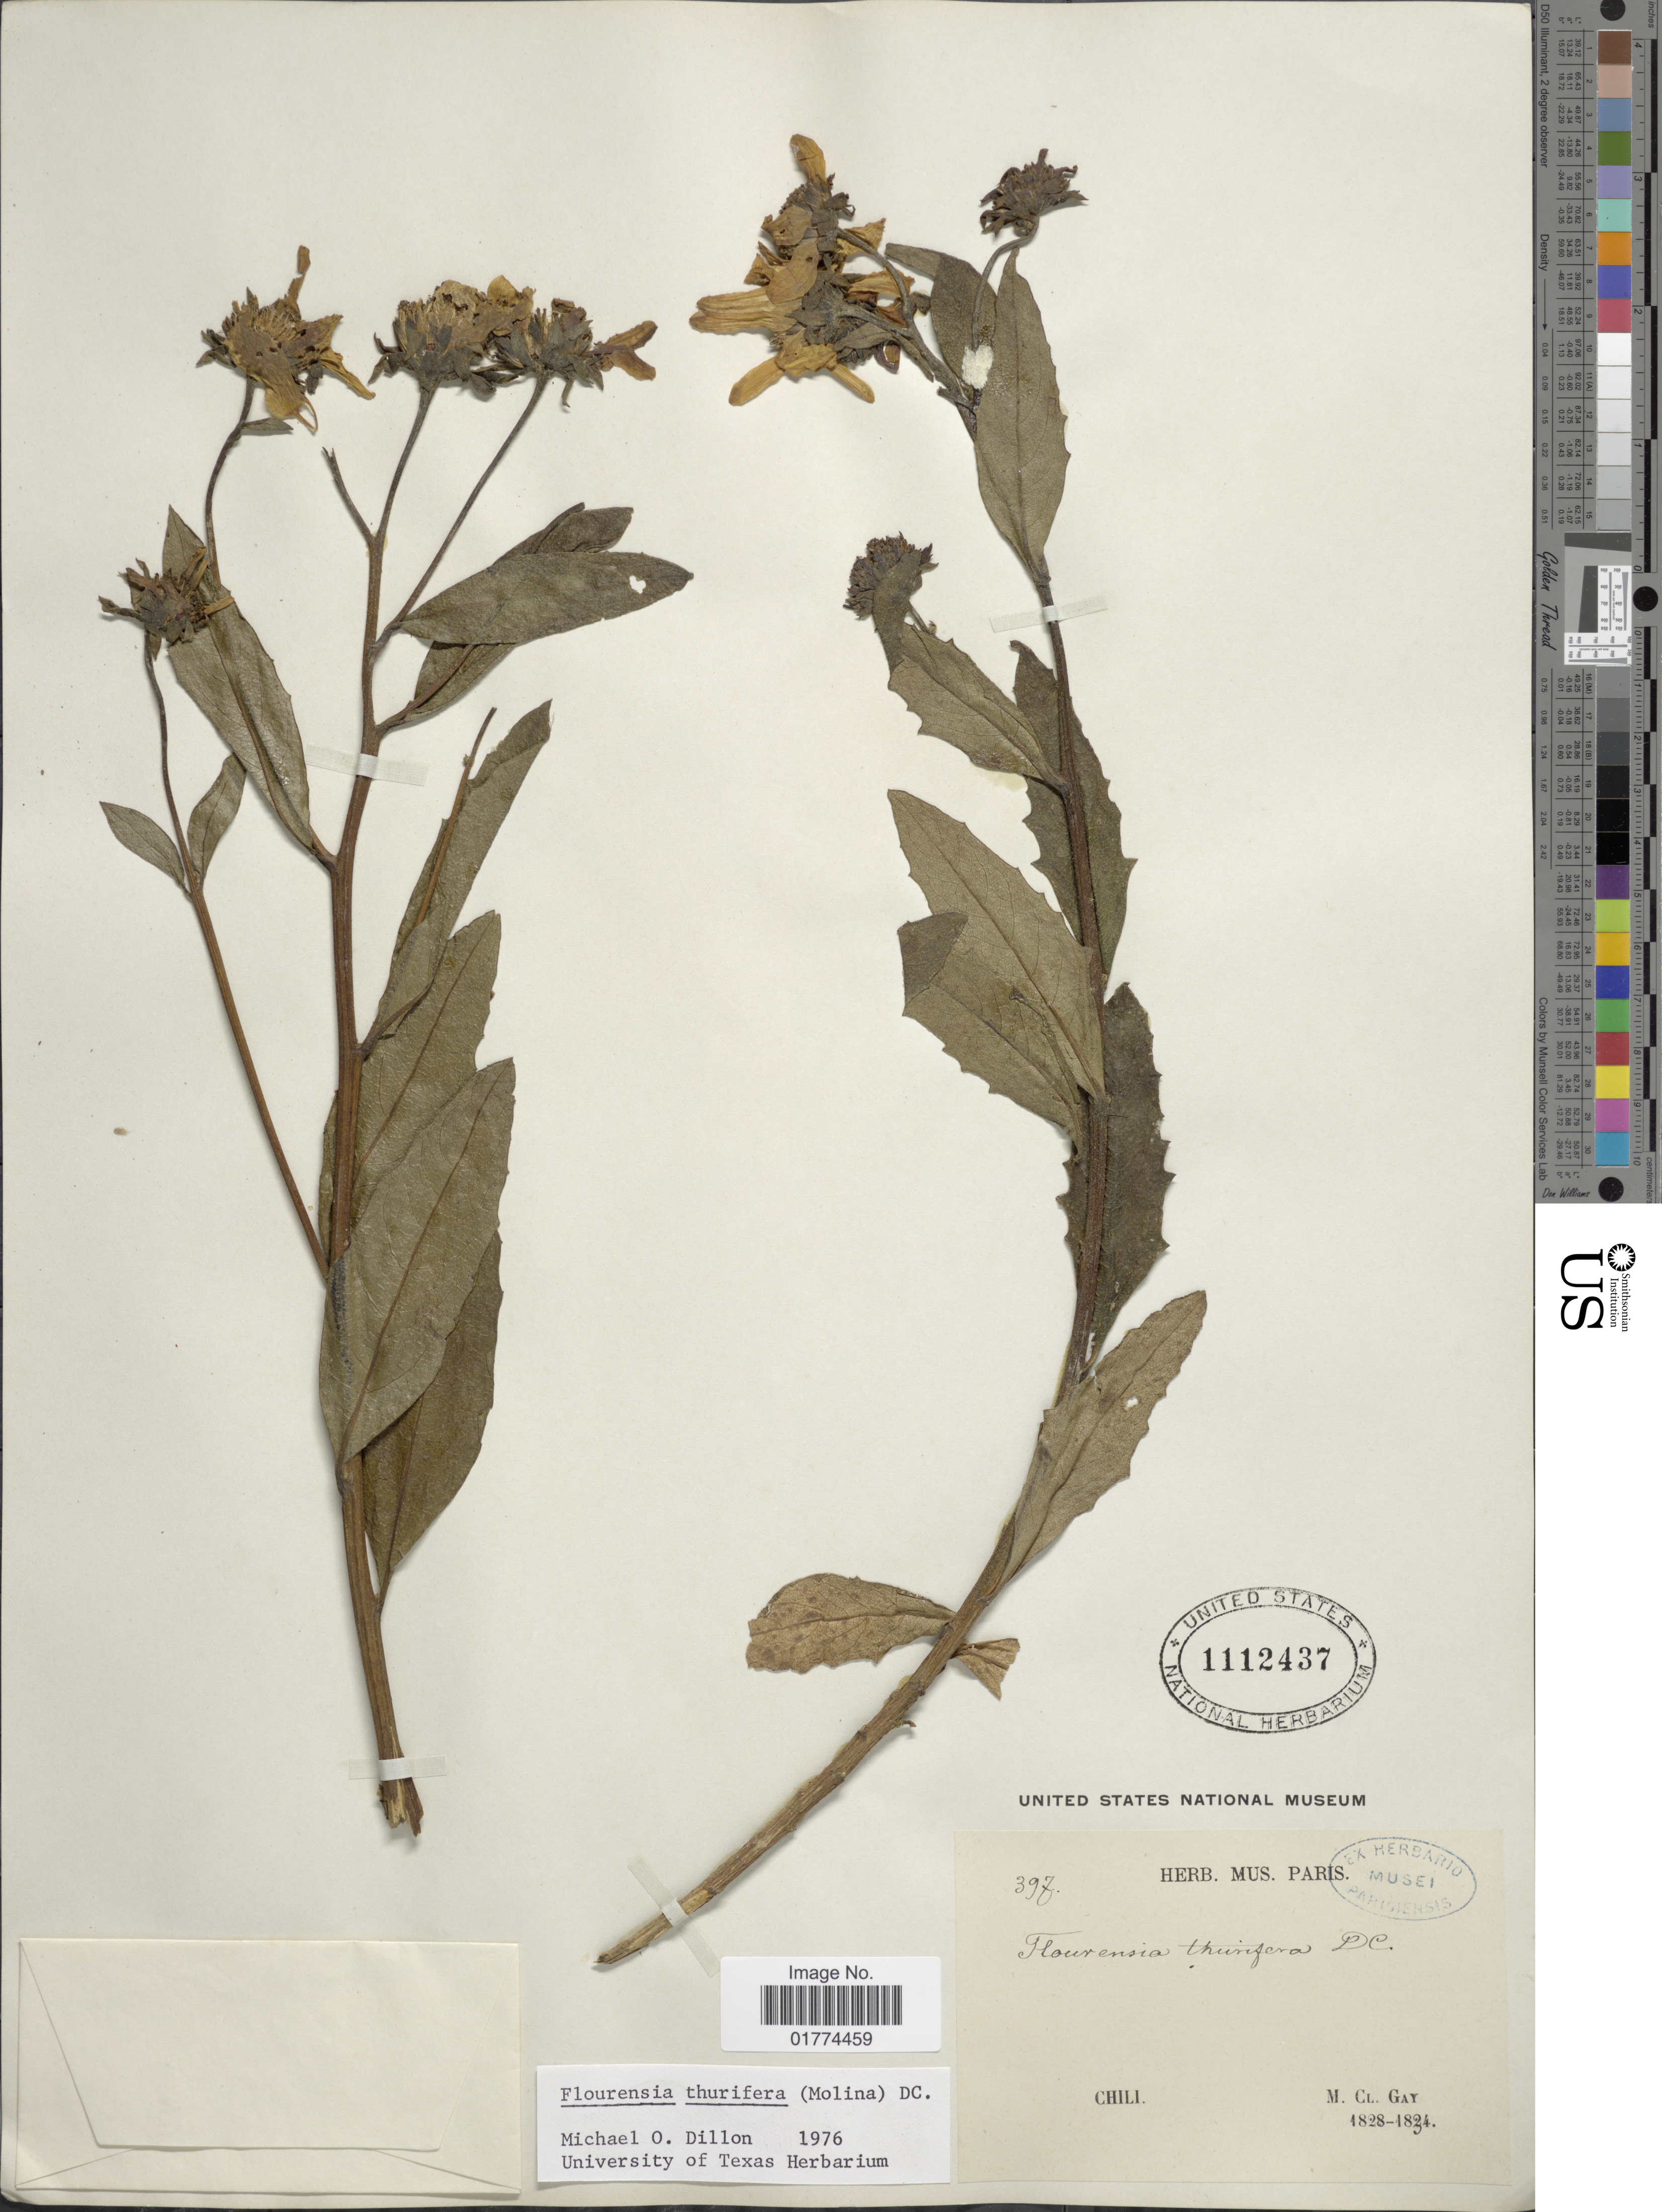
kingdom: Plantae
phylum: Tracheophyta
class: Magnoliopsida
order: Asterales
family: Asteraceae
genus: Flourensia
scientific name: Flourensia thurifera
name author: (Molina) DC.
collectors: M. Gay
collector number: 397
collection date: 1828/1834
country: Chile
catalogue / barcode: US 1112437